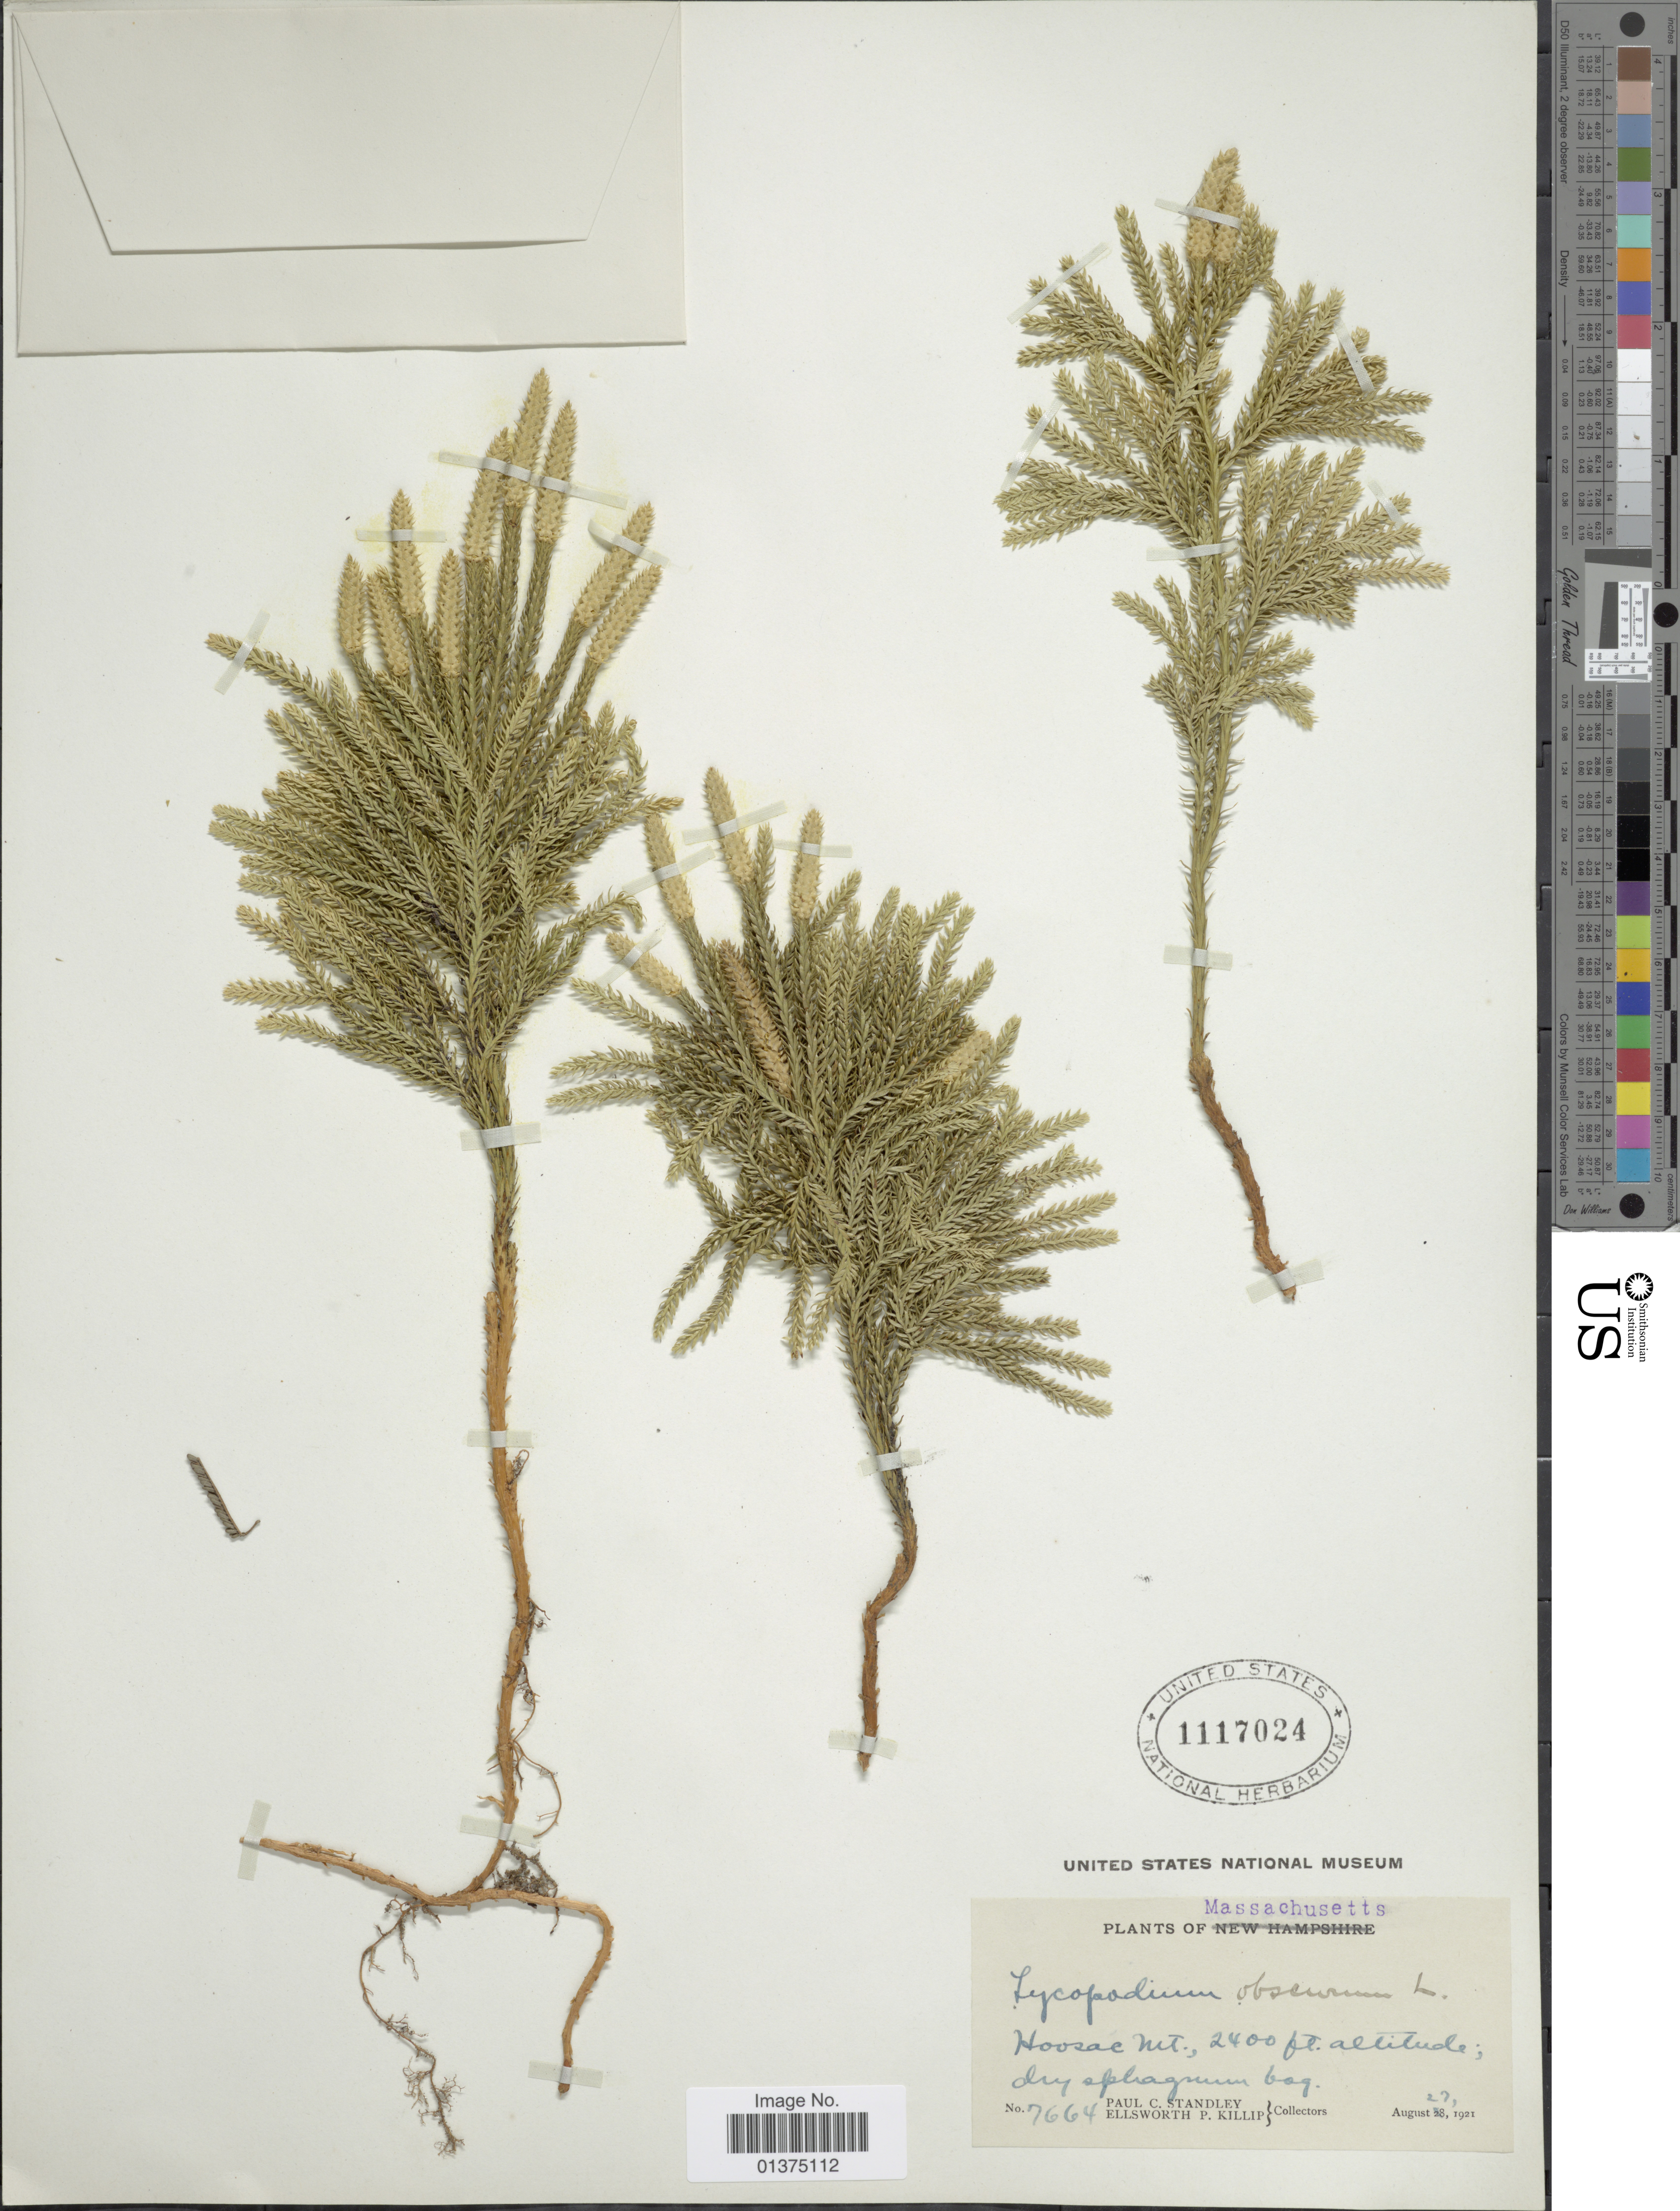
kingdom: Plantae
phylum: Tracheophyta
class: Lycopodiopsida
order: Lycopodiales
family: Lycopodiaceae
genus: Dendrolycopodium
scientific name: Dendrolycopodium dendroideum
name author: (Michx.) A. Haines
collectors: P. C. Standley & E. P. Killip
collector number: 7664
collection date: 1921-08-27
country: United States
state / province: Massachusetts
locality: Hoosac Mt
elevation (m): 732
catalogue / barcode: US 1117024